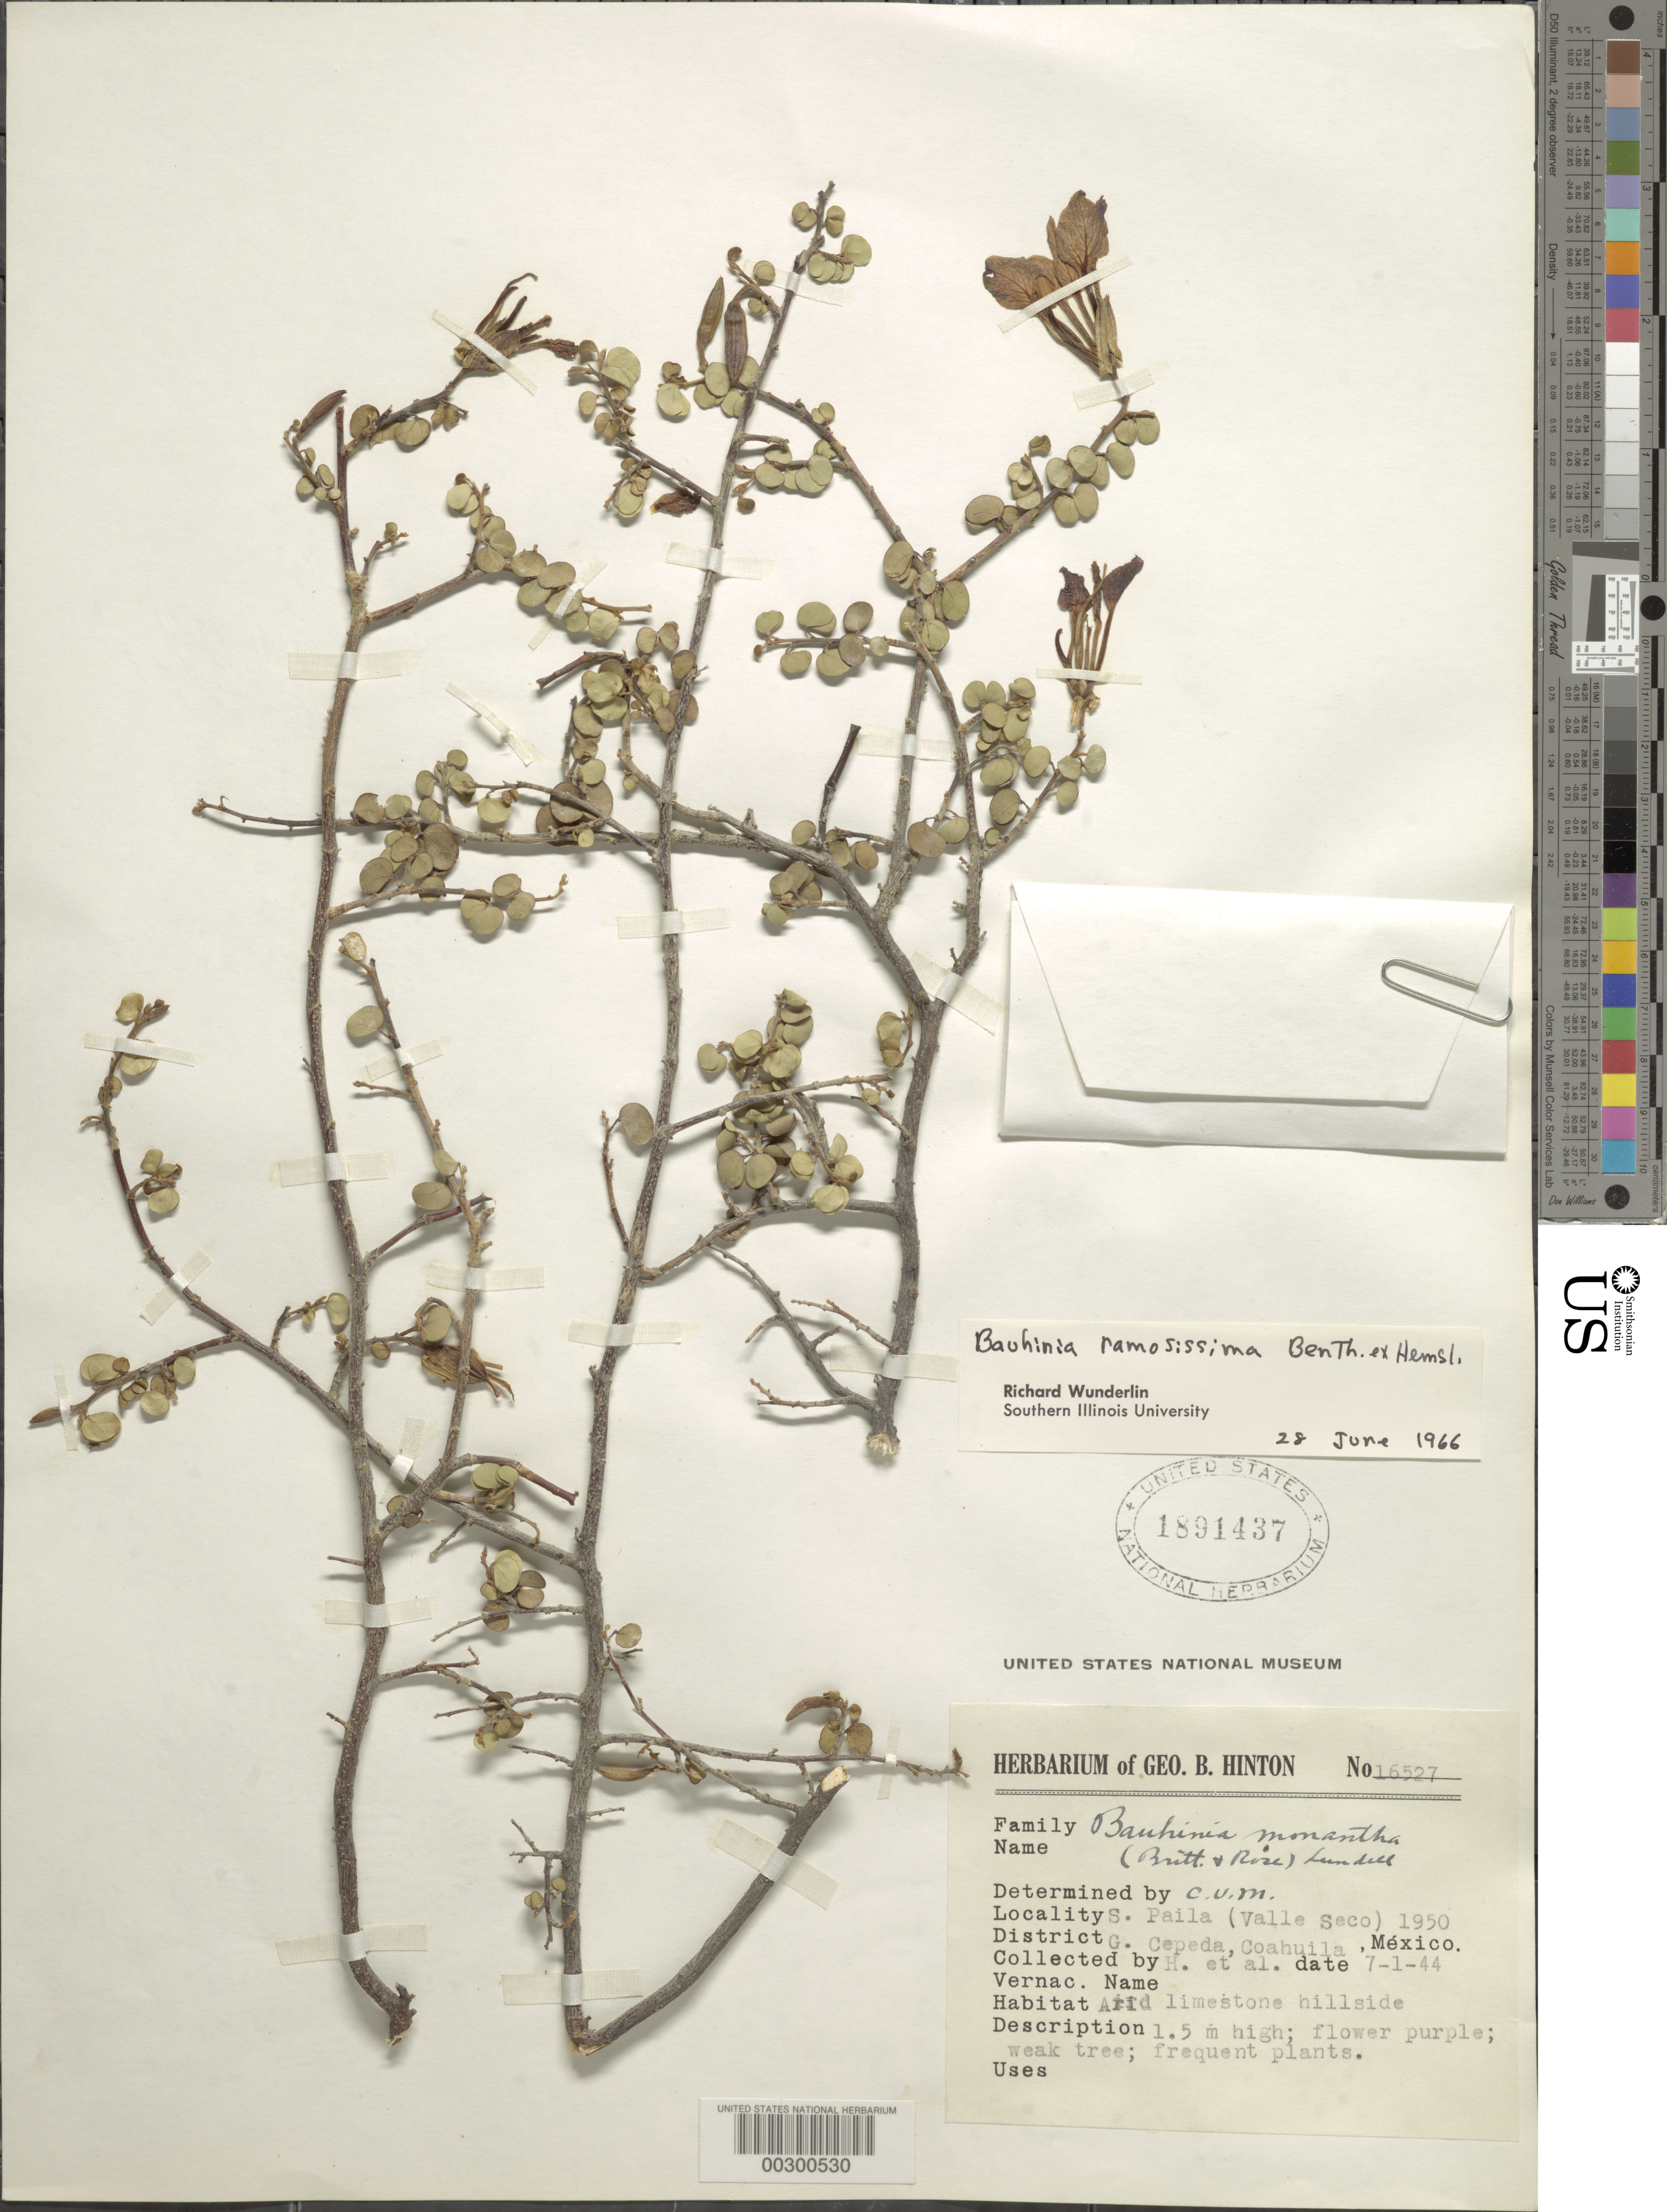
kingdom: Plantae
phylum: Tracheophyta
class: Magnoliopsida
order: Fabales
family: Fabaceae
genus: Bauhinia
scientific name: Bauhinia ramosissima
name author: Benth. ex Hemsl.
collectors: G. B. Hinton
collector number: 16527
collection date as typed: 07 Jan 1944 or 01 Jul 1944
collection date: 1944-01-07 or 1944-07-01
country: Mexico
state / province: Coahuila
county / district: General Cepeda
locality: S. Paila (Valle Seco) 1950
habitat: Arid limestone hillside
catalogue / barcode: US 1891437